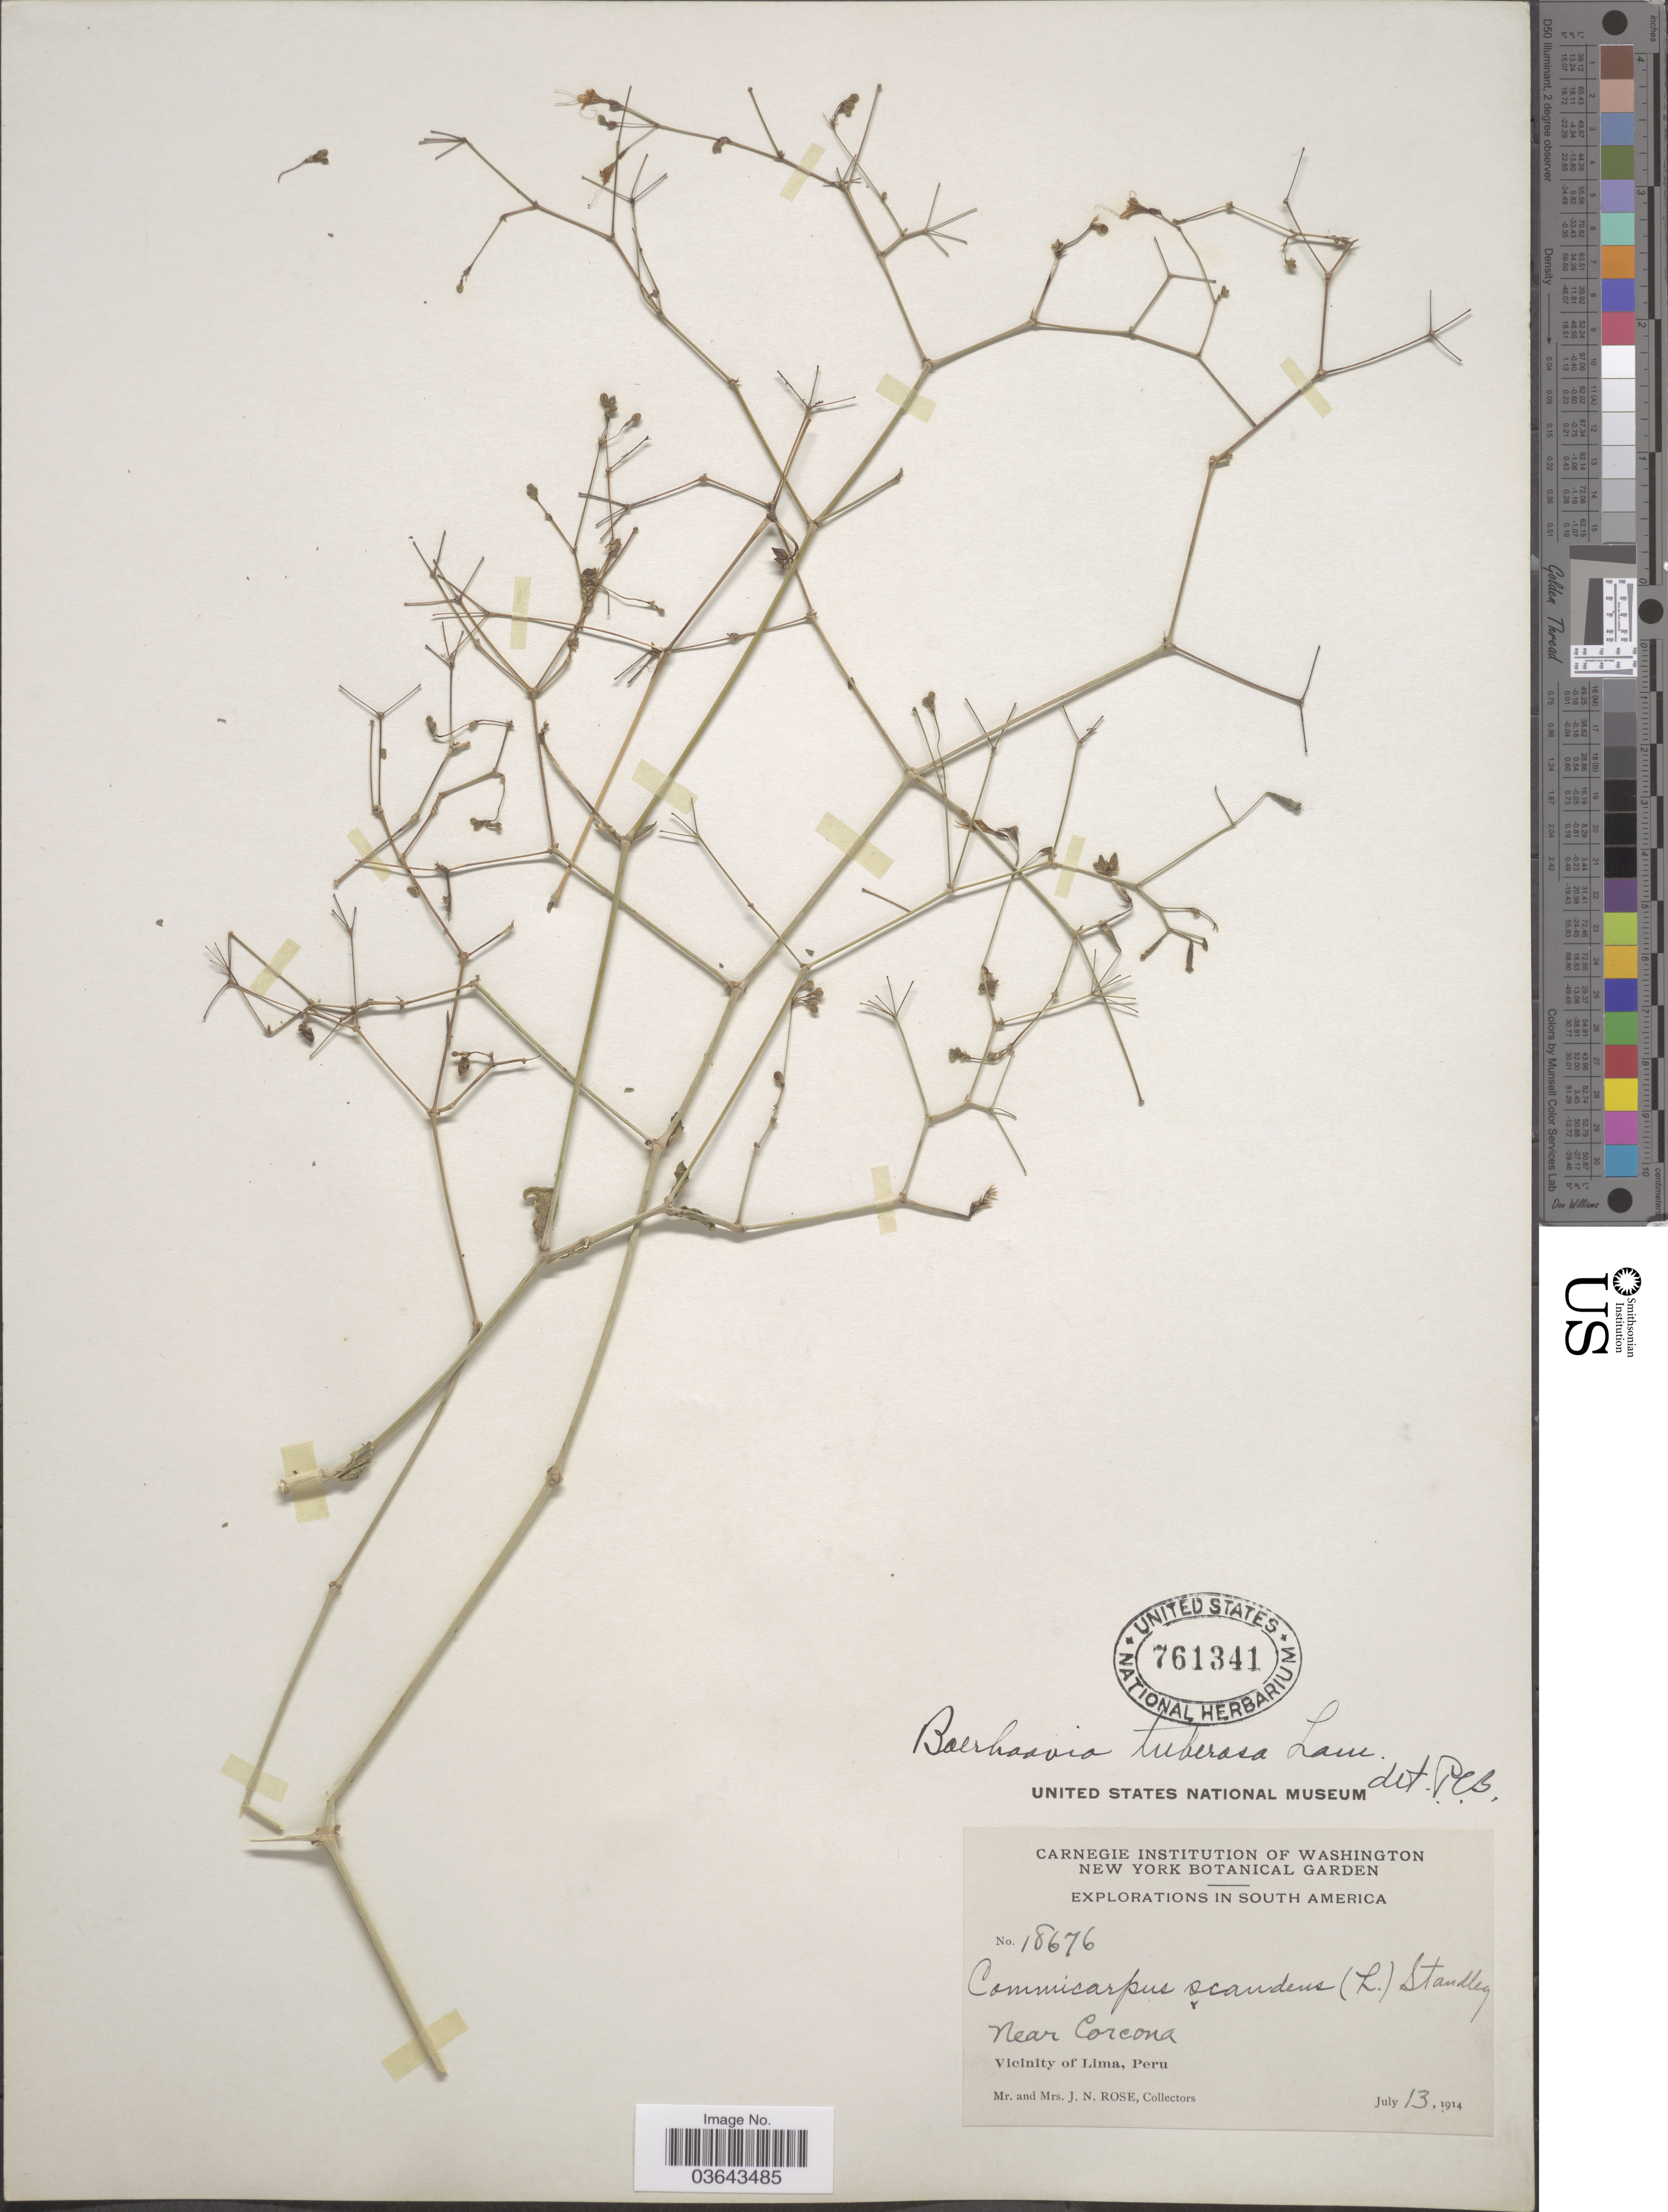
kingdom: Plantae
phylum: Tracheophyta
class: Magnoliopsida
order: Caryophyllales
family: Nyctaginaceae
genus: Boerhavia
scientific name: Boerhavia tuberosa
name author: Lam.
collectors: J. N. Rose & L. B. Rose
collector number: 18676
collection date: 1914-07-13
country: Peru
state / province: Lima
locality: Near Corcona. Vicinity of Lima.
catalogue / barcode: US 761341